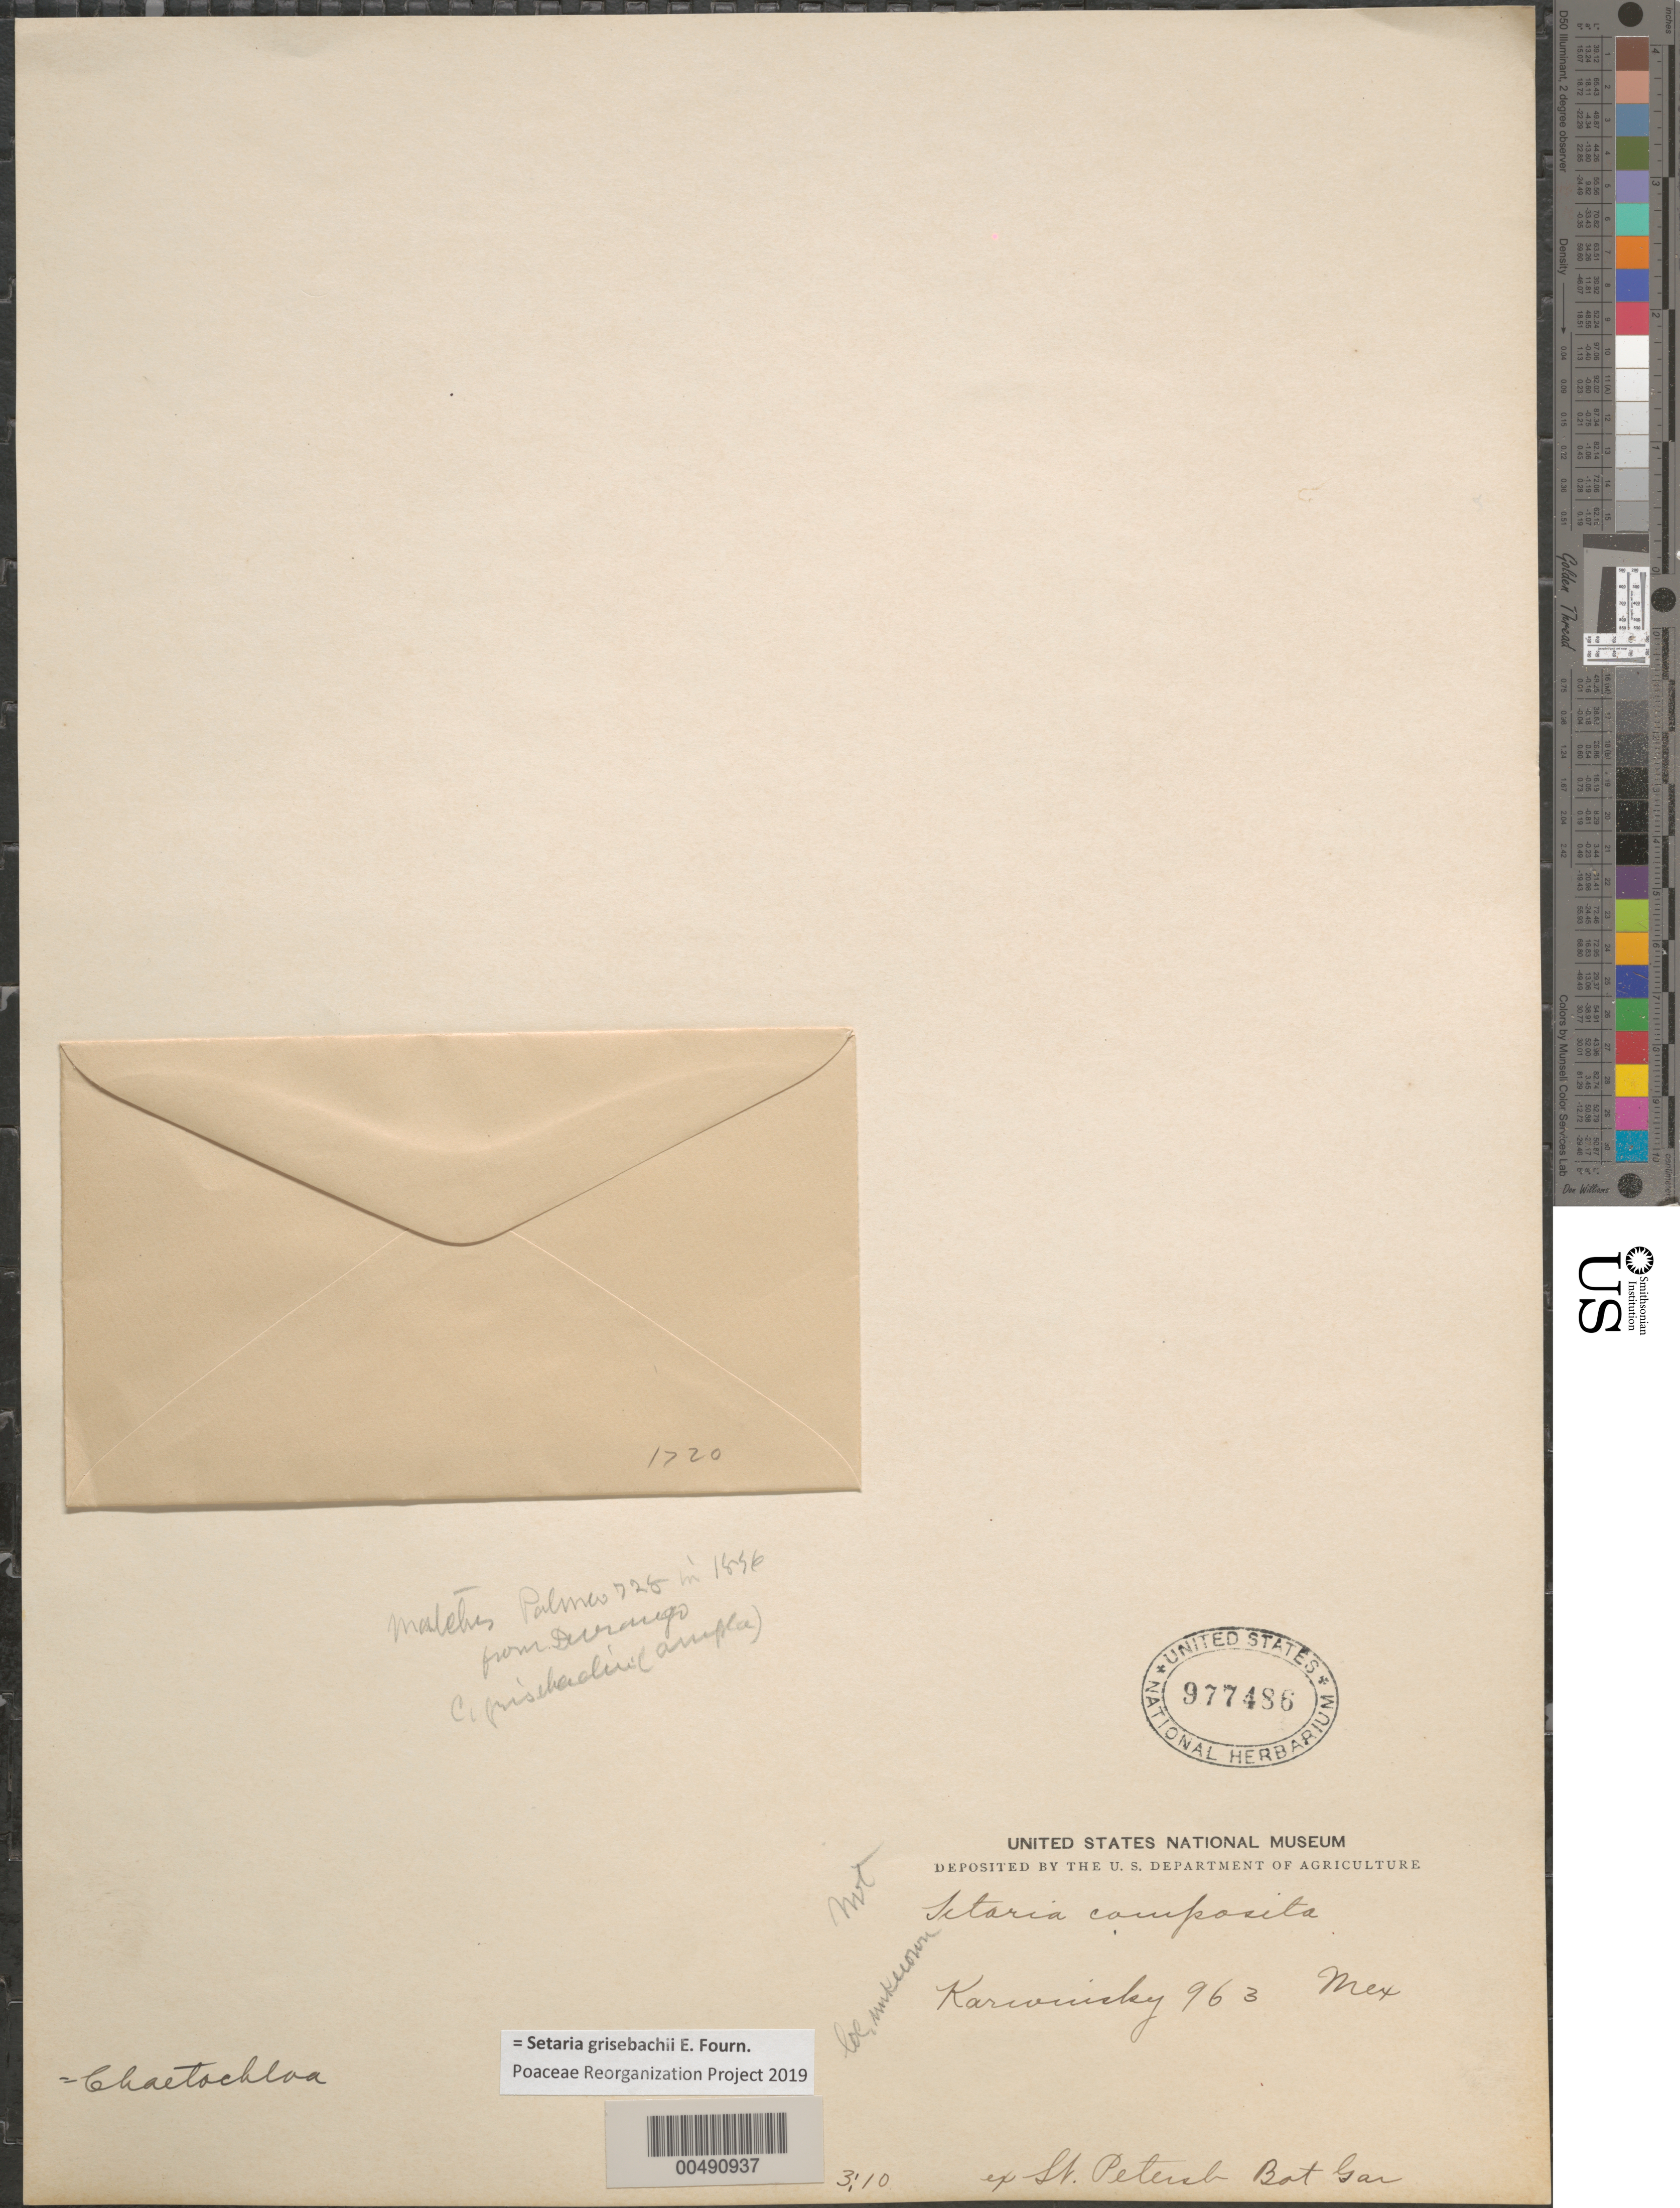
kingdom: Plantae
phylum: Tracheophyta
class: Liliopsida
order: Poales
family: Poaceae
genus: Setaria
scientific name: Setaria grisebachii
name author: E. Fourn.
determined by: Poaceae Reorganization Project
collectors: W. F. Karwinski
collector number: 963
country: Mexico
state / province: Durango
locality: San Ramon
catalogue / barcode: US 977486